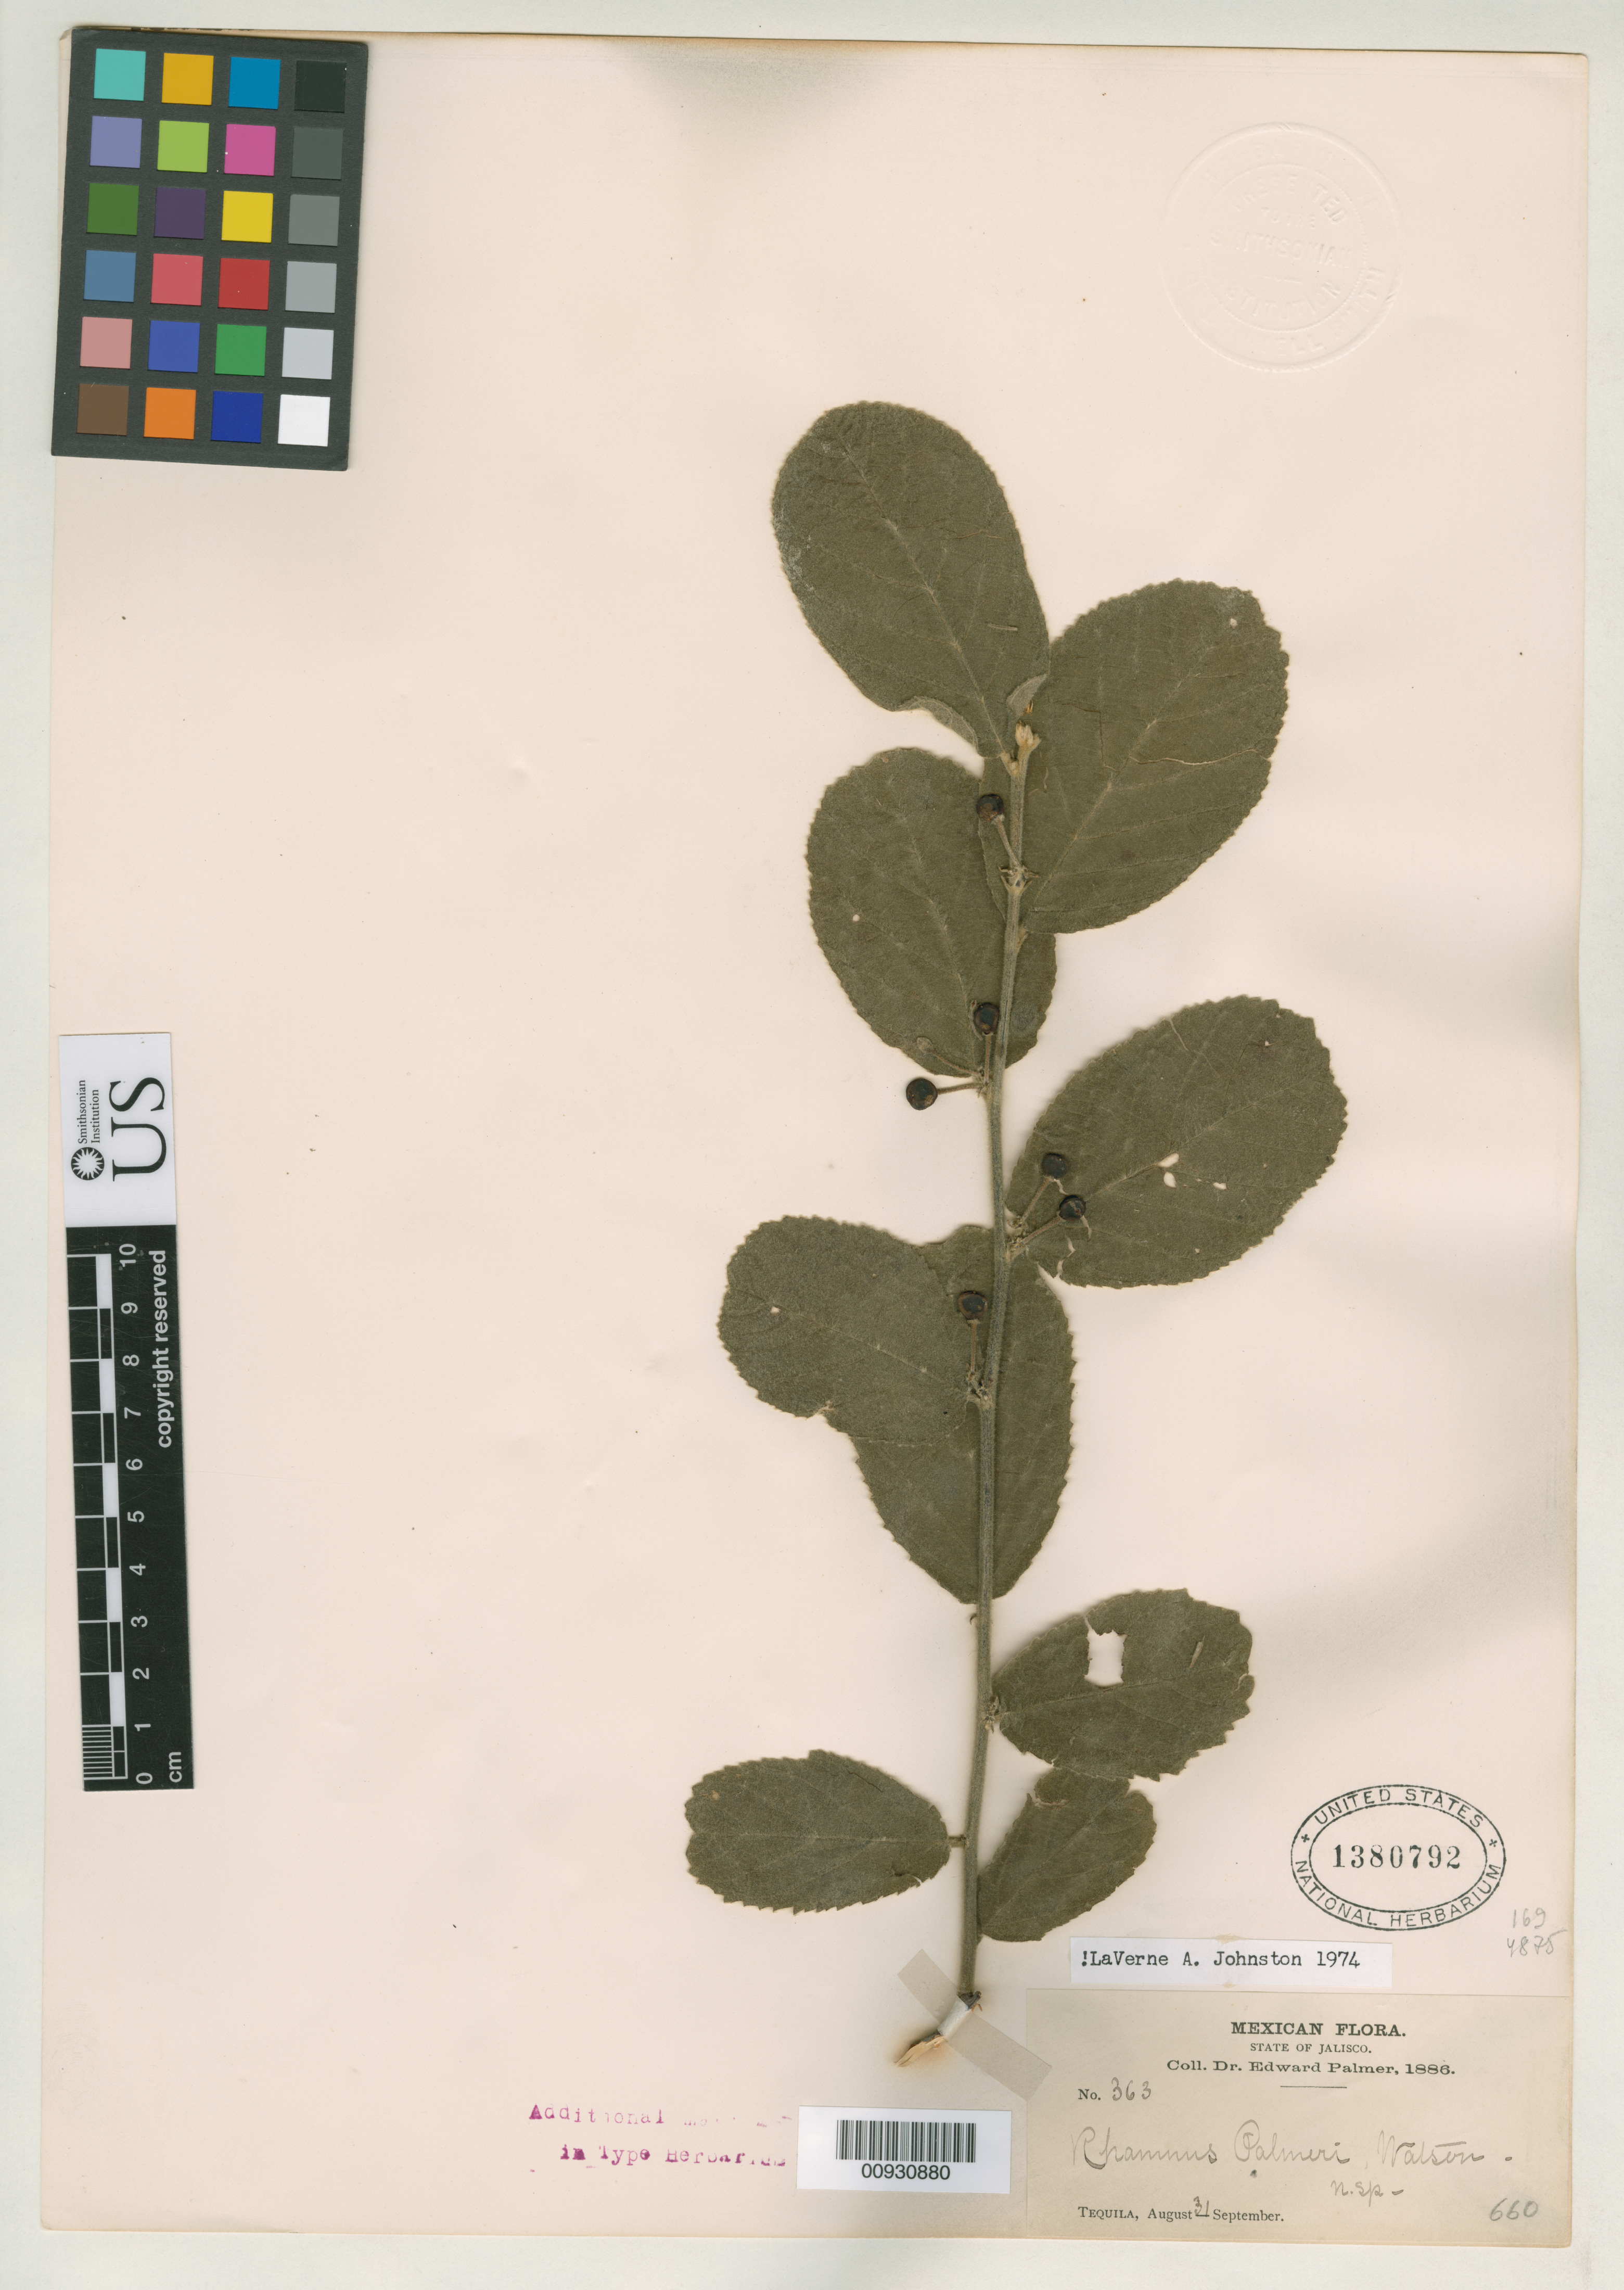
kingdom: Plantae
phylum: Tracheophyta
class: Magnoliopsida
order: Rosales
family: Rhamnaceae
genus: Rhamnus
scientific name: Rhamnus palmeri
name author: S. Watson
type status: Isotype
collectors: E. Palmer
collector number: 363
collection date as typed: Aug 1886 to -- Sep 1886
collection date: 1886-08/1886-09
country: Mexico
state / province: Jalisco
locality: Tequila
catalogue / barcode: US 1380792